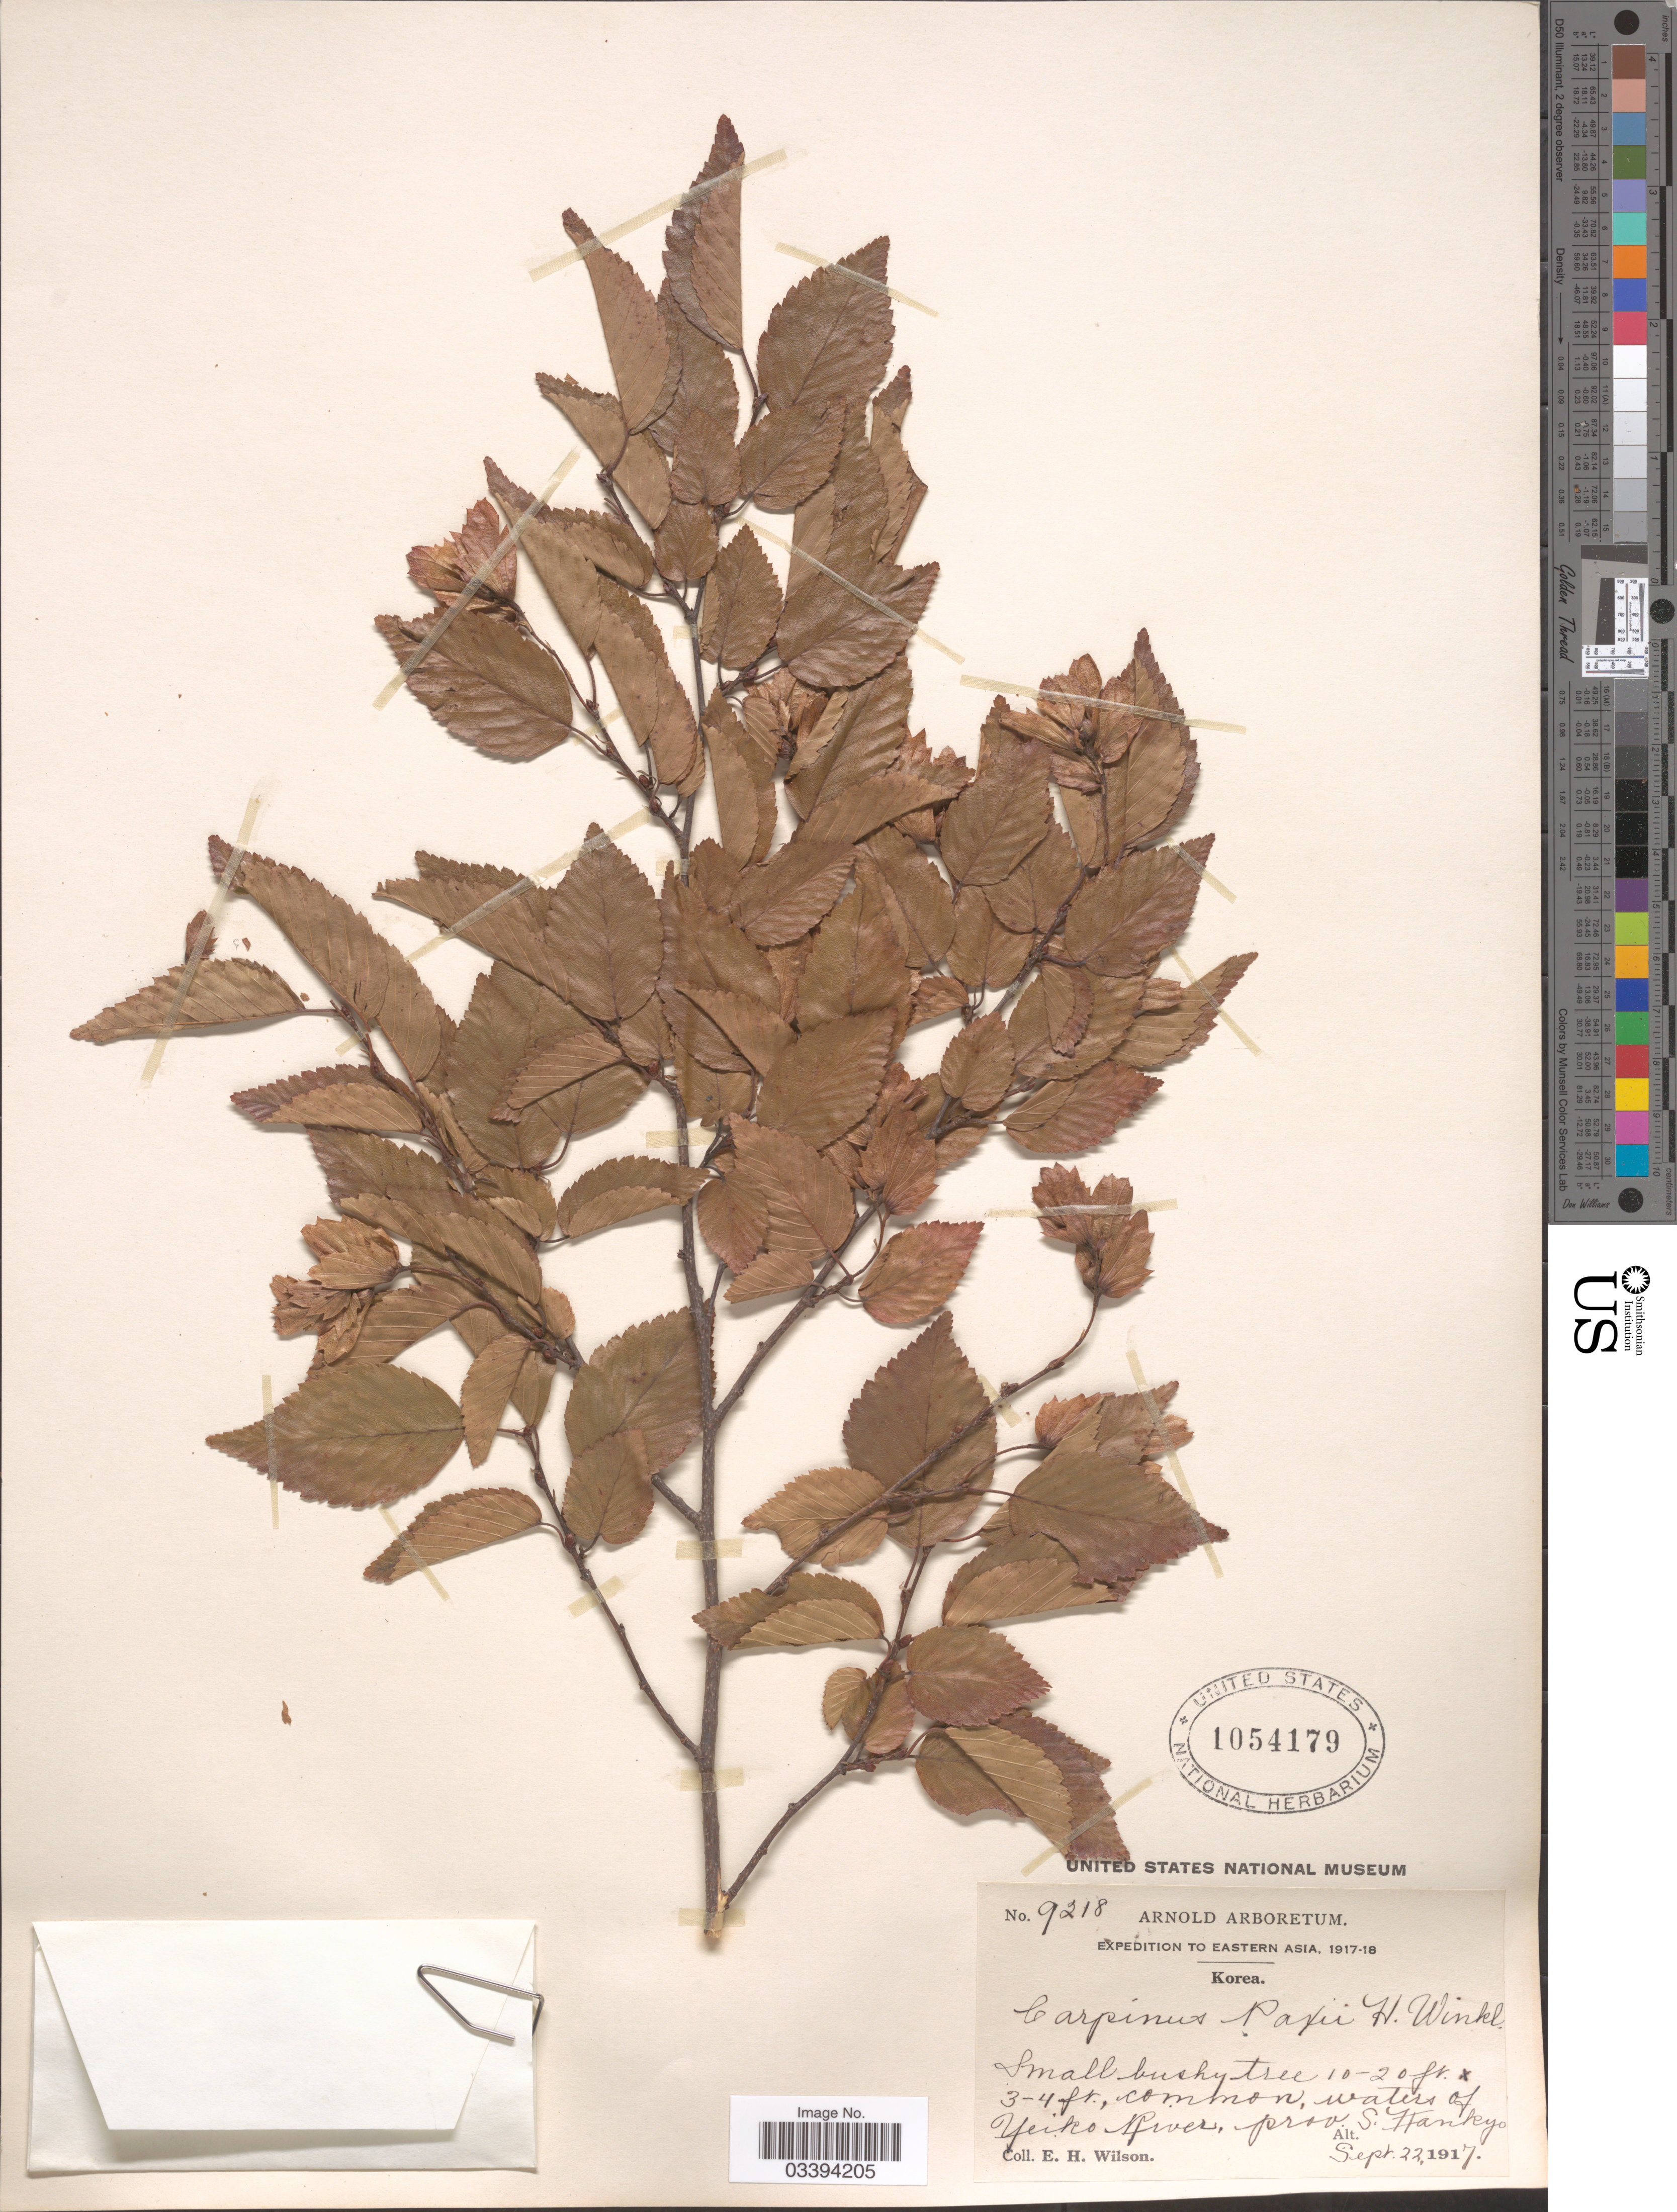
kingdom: Plantae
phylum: Tracheophyta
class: Magnoliopsida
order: Fagales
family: Betulaceae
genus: Carpinus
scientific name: Carpinus paxii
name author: H.J.P. Winkl.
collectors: E. Wilson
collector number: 9218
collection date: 1917-09-22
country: North Korea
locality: Eastern Asia. Waters of Yeiko River, prov. S. Kankyo.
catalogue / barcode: US 1054179